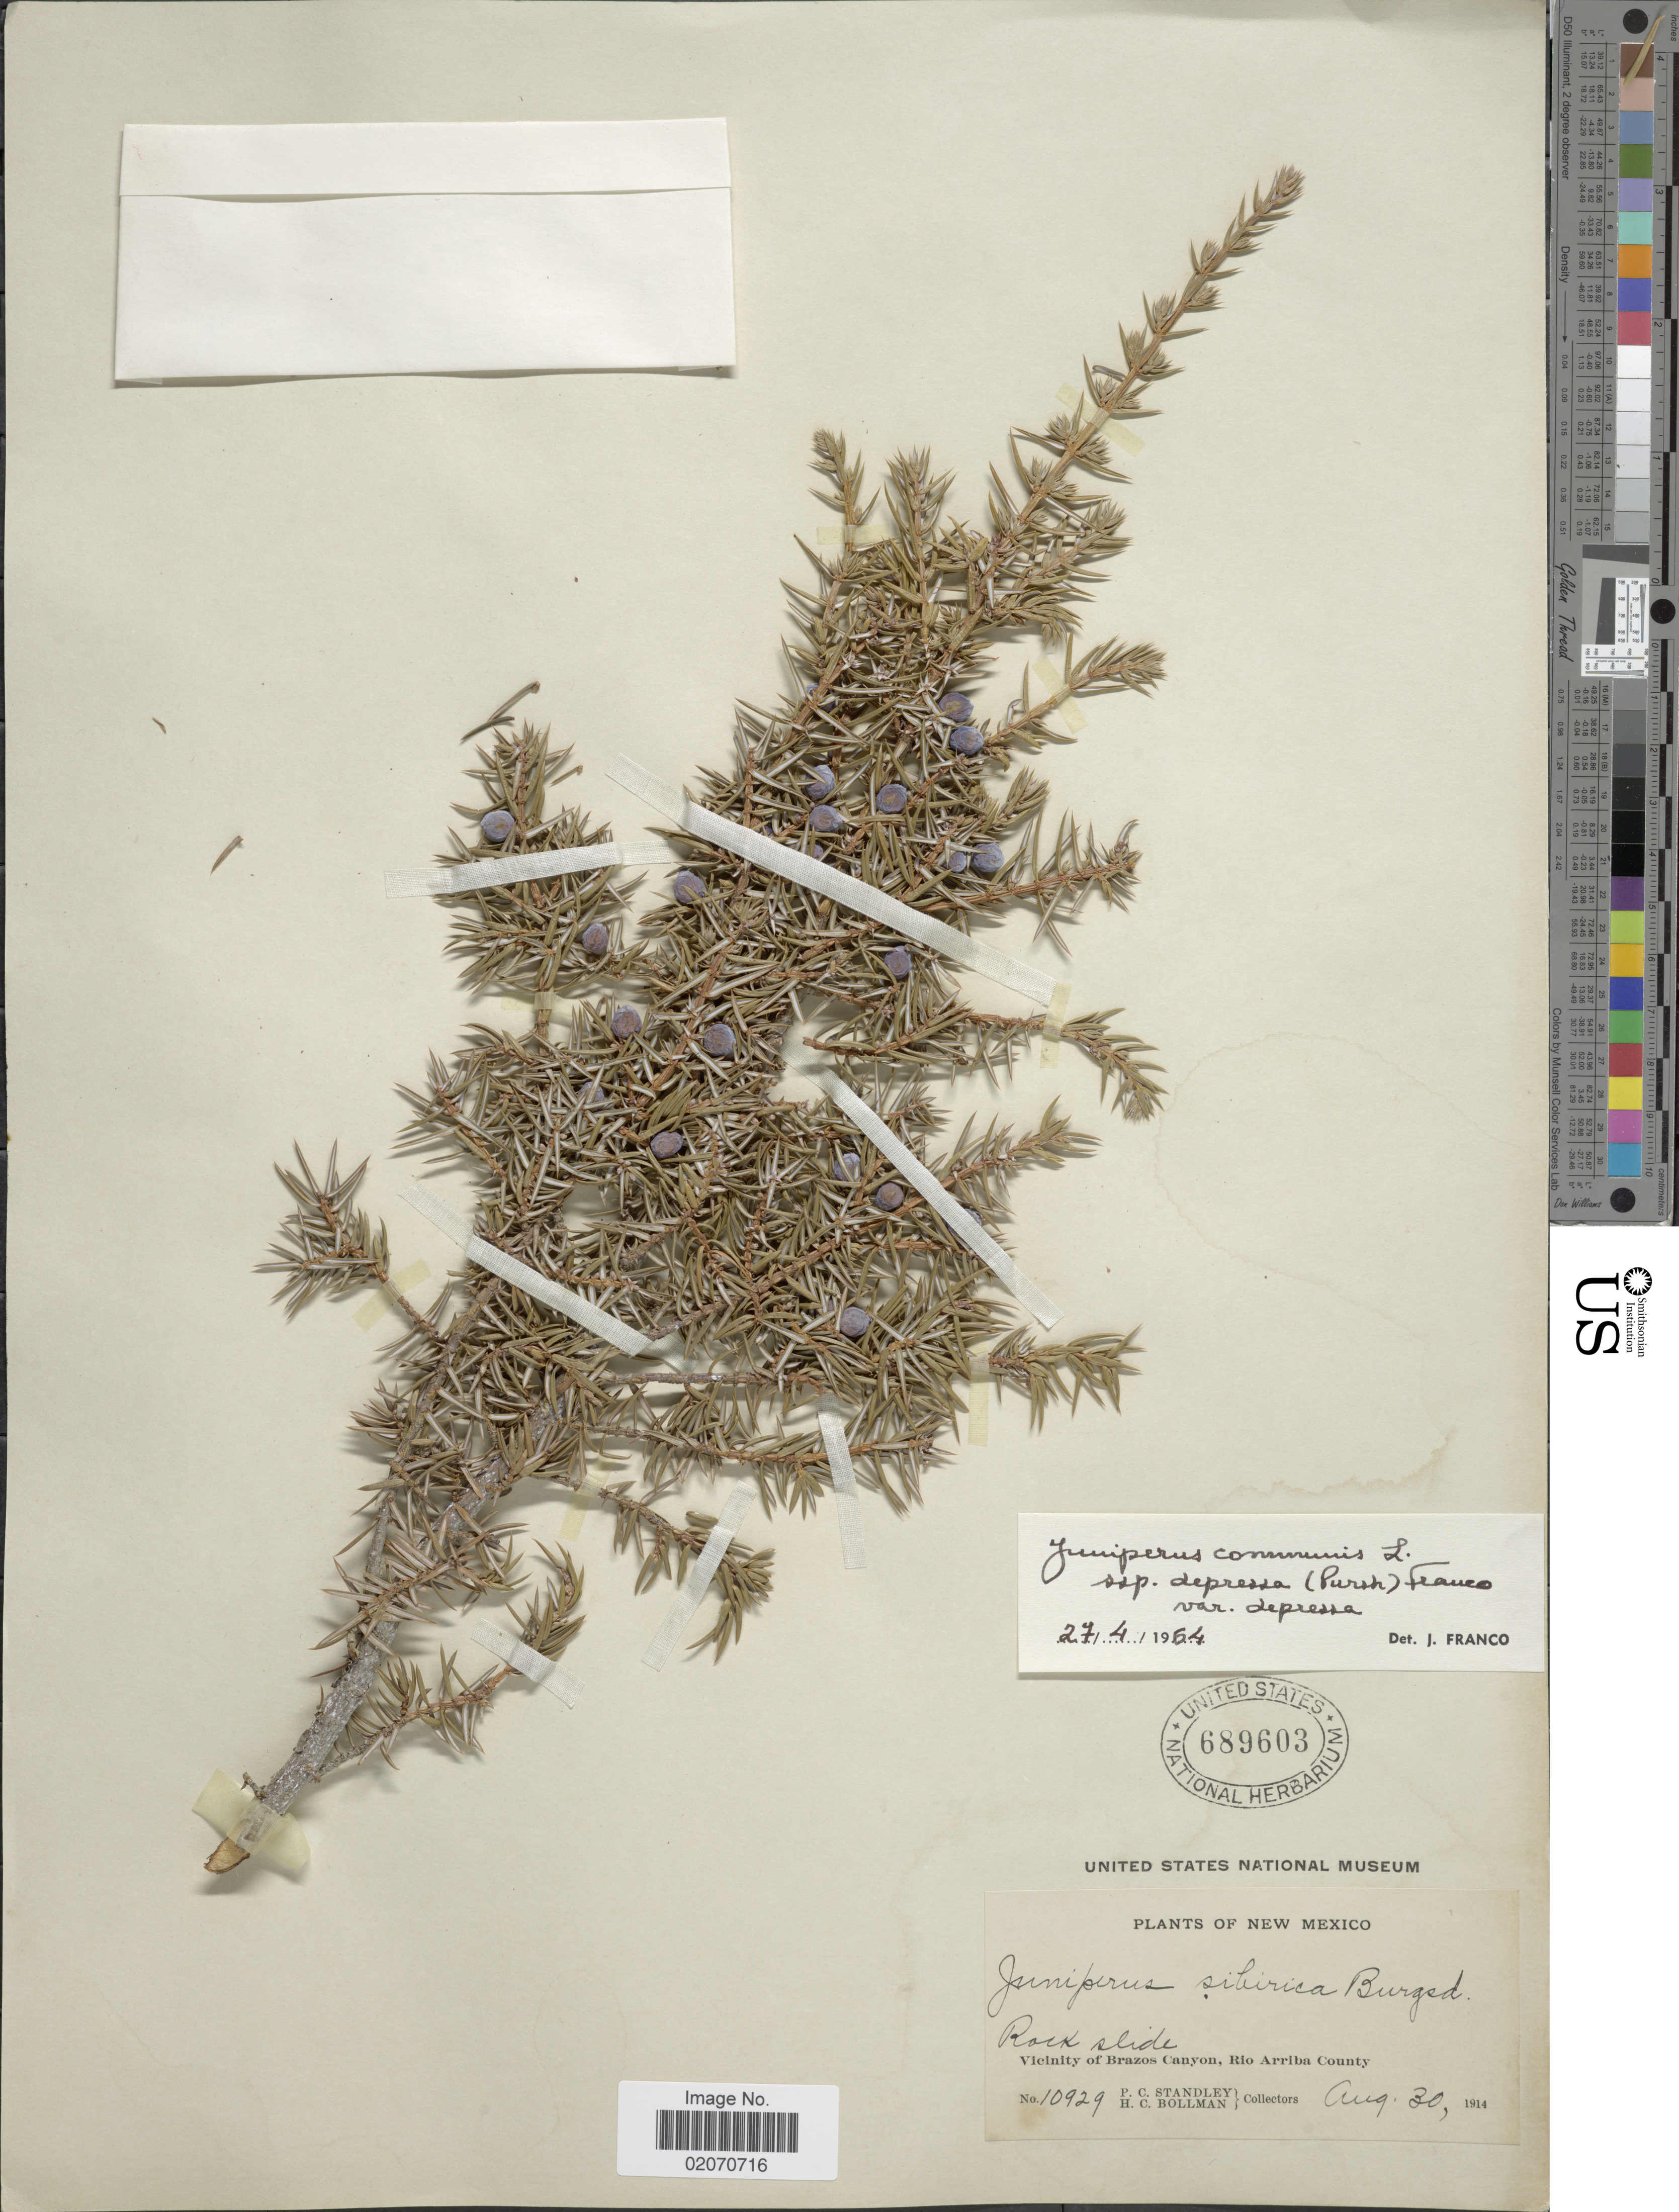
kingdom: Plantae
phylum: Tracheophyta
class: Pinopsida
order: Pinales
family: Cupressaceae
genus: Juniperus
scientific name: Juniperus communis subsp. depressa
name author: (Pursh) Franco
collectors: P. C. Standley & H. C. Bollman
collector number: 10929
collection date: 1914-08-30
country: United States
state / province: New Mexico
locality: Vicinity of Brazos Canyon, Rio Arriba County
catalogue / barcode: US 689603